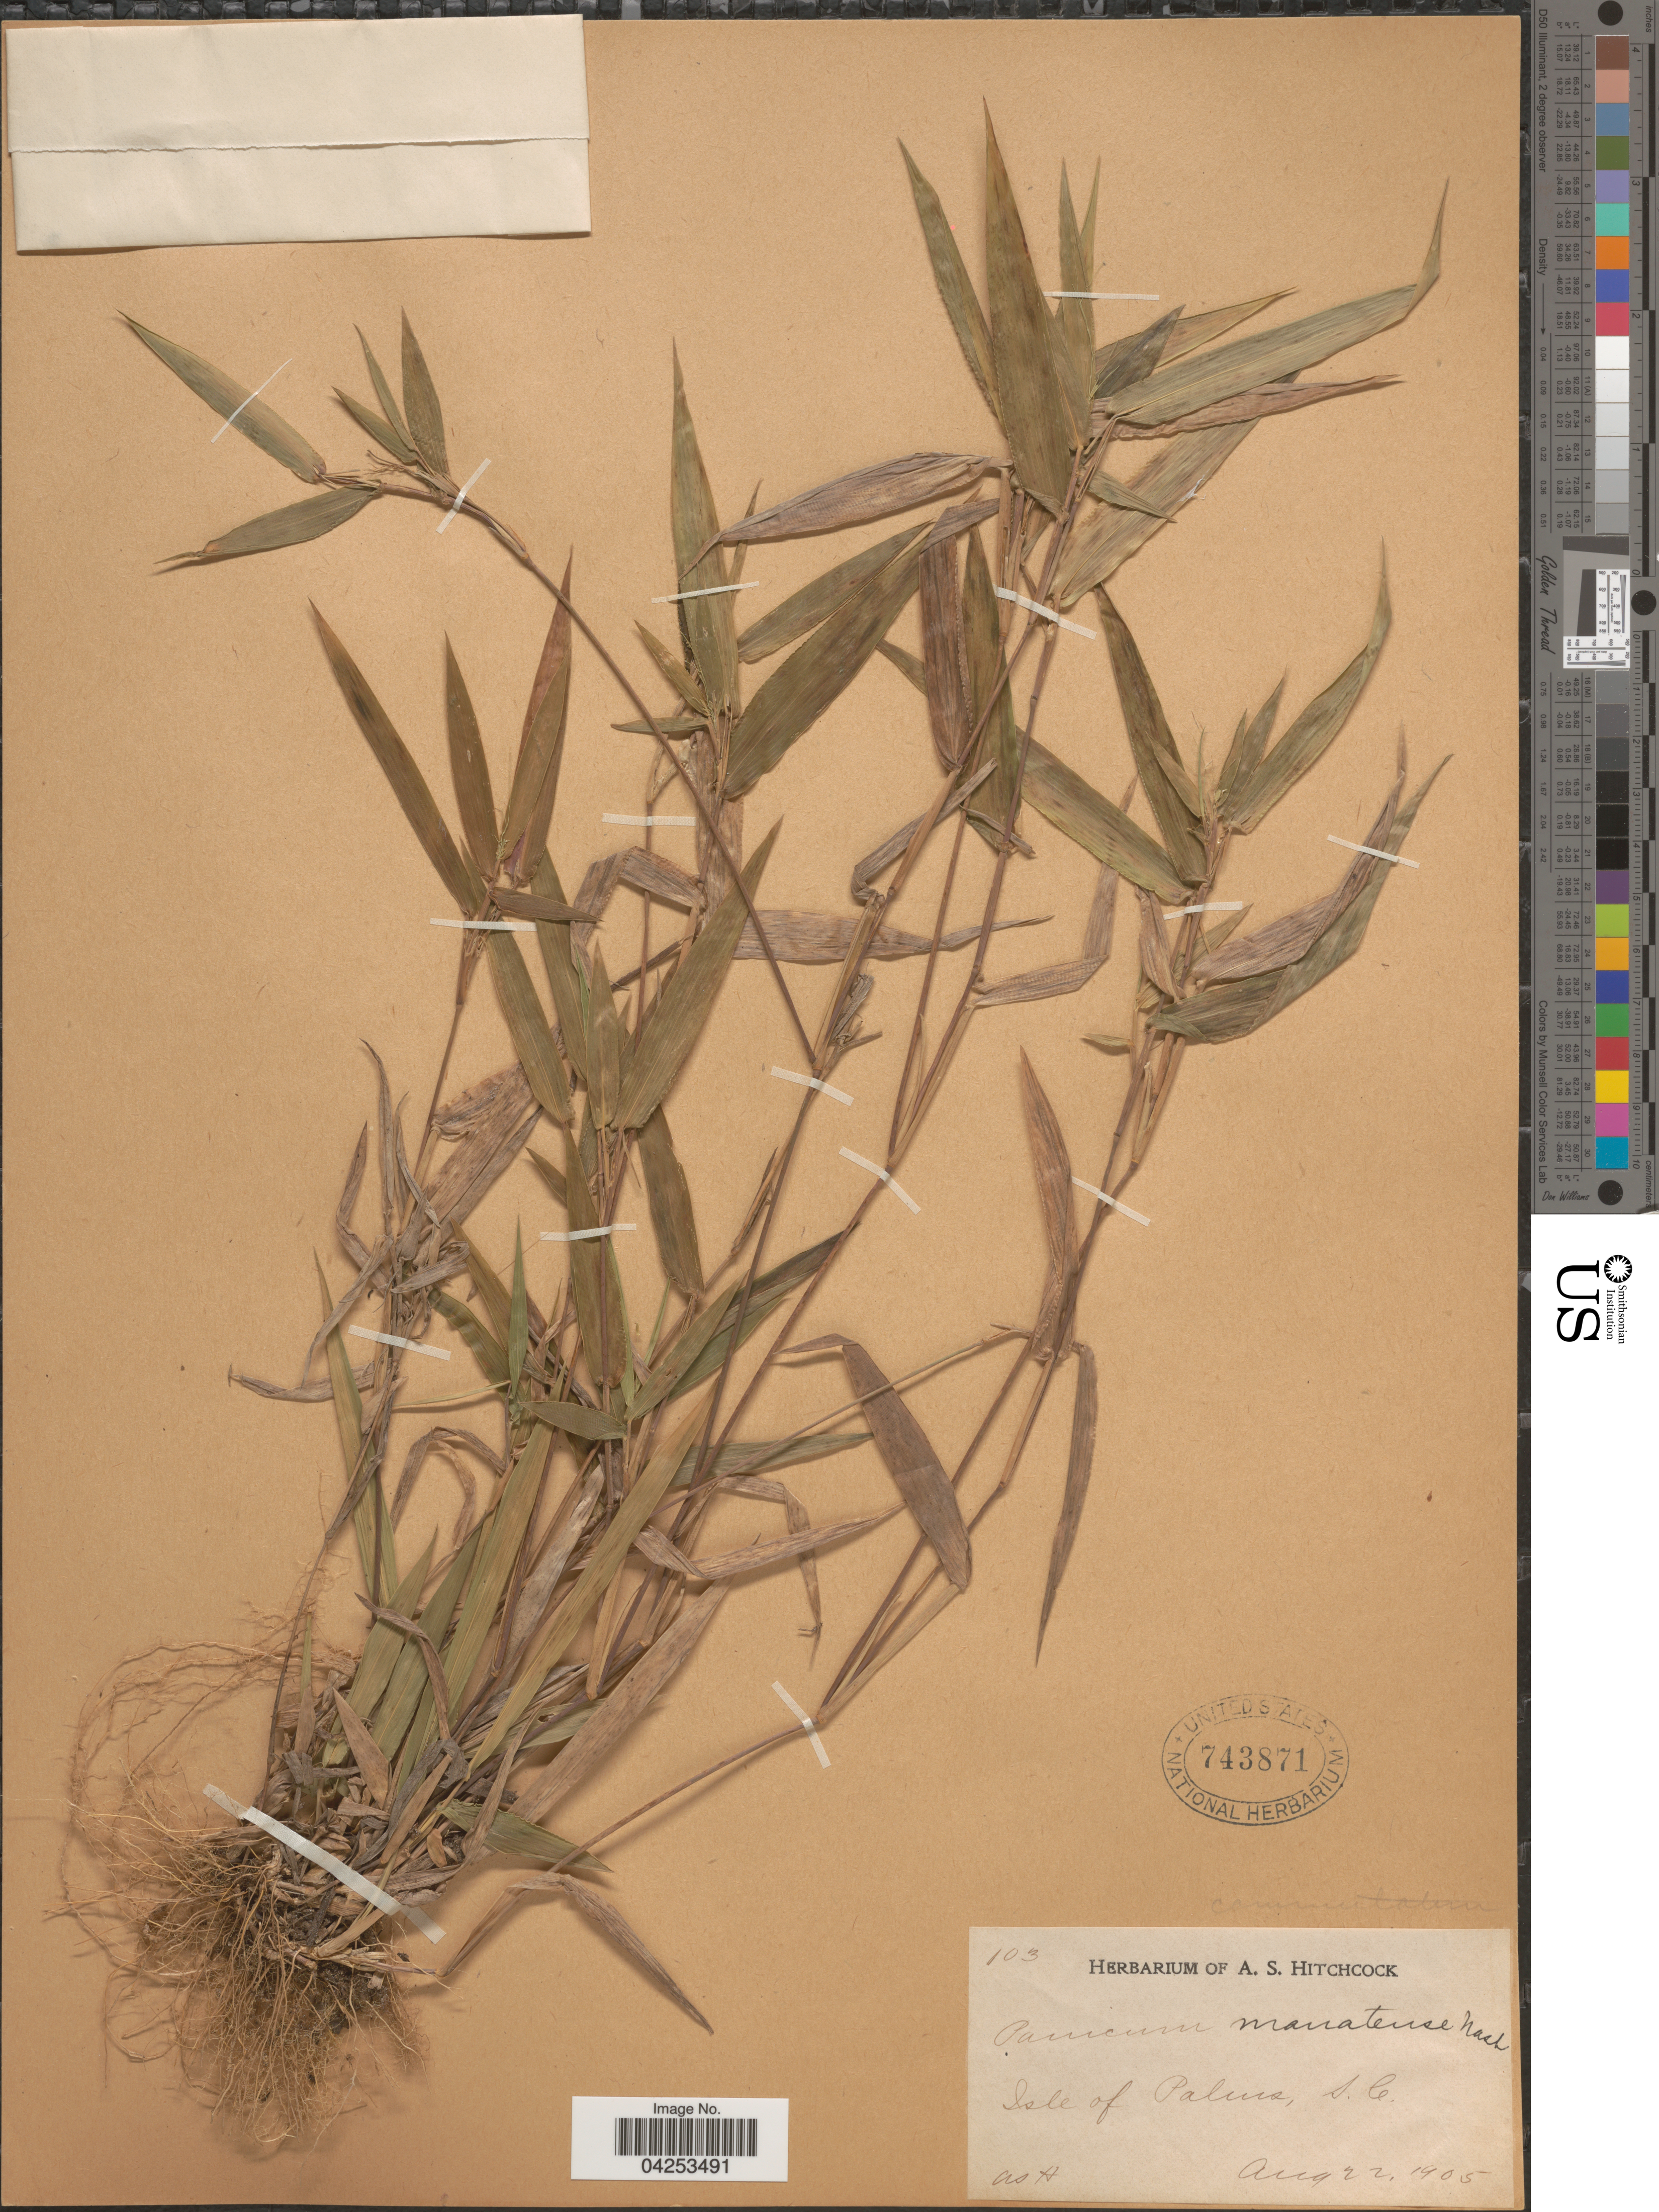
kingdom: Plantae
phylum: Tracheophyta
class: Liliopsida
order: Poales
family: Poaceae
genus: Dichanthelium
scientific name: Dichanthelium commutatum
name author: (Schult.) Gould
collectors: A. S. Hitchcock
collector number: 103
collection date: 1905-08-22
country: United States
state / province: South Carolina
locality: Isle of Palms.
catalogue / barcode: US 743871